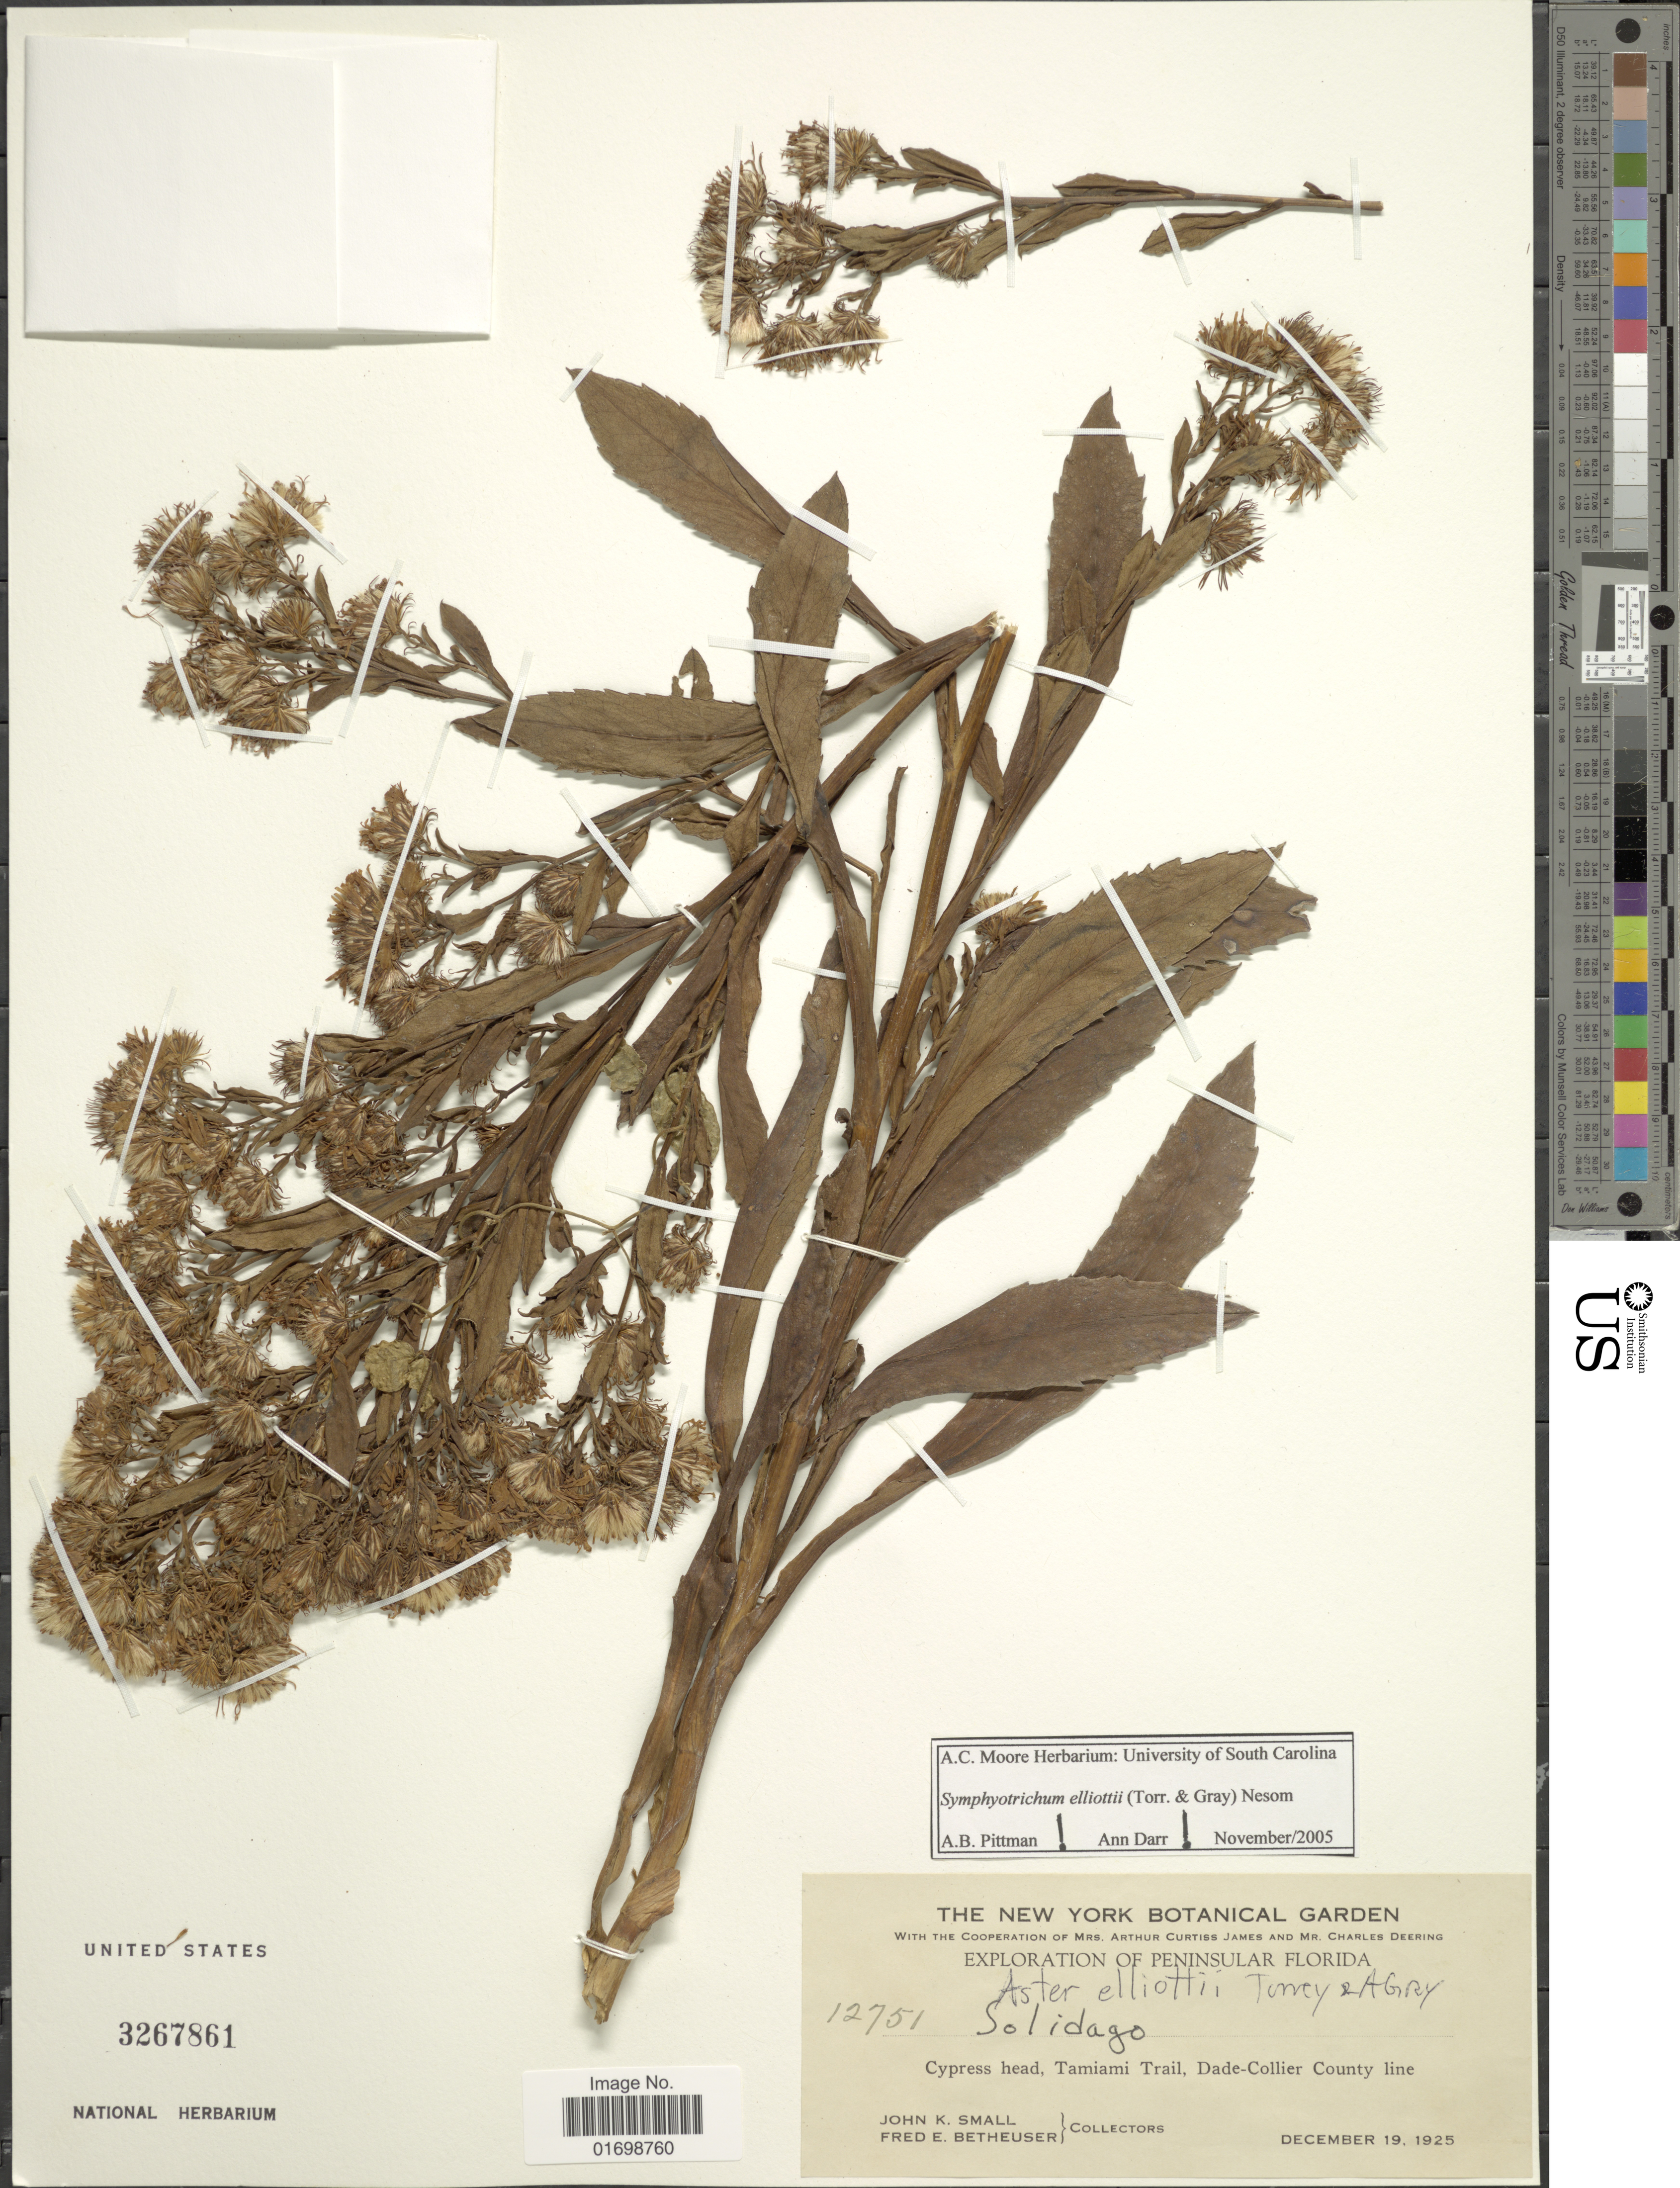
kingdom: Plantae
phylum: Tracheophyta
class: Magnoliopsida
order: Asterales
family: Asteraceae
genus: Symphyotrichum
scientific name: Symphyotrichum elliottii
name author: (Torr. & A. Gray) G.L. Nesom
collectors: J. K. Small & F. Betheuser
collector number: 12751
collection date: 1925-12-19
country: United States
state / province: Florida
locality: Peninsular Florida, Cypress head, Tamiami Trail, Dade-Collier County line, Solidago.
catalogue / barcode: US 3267861